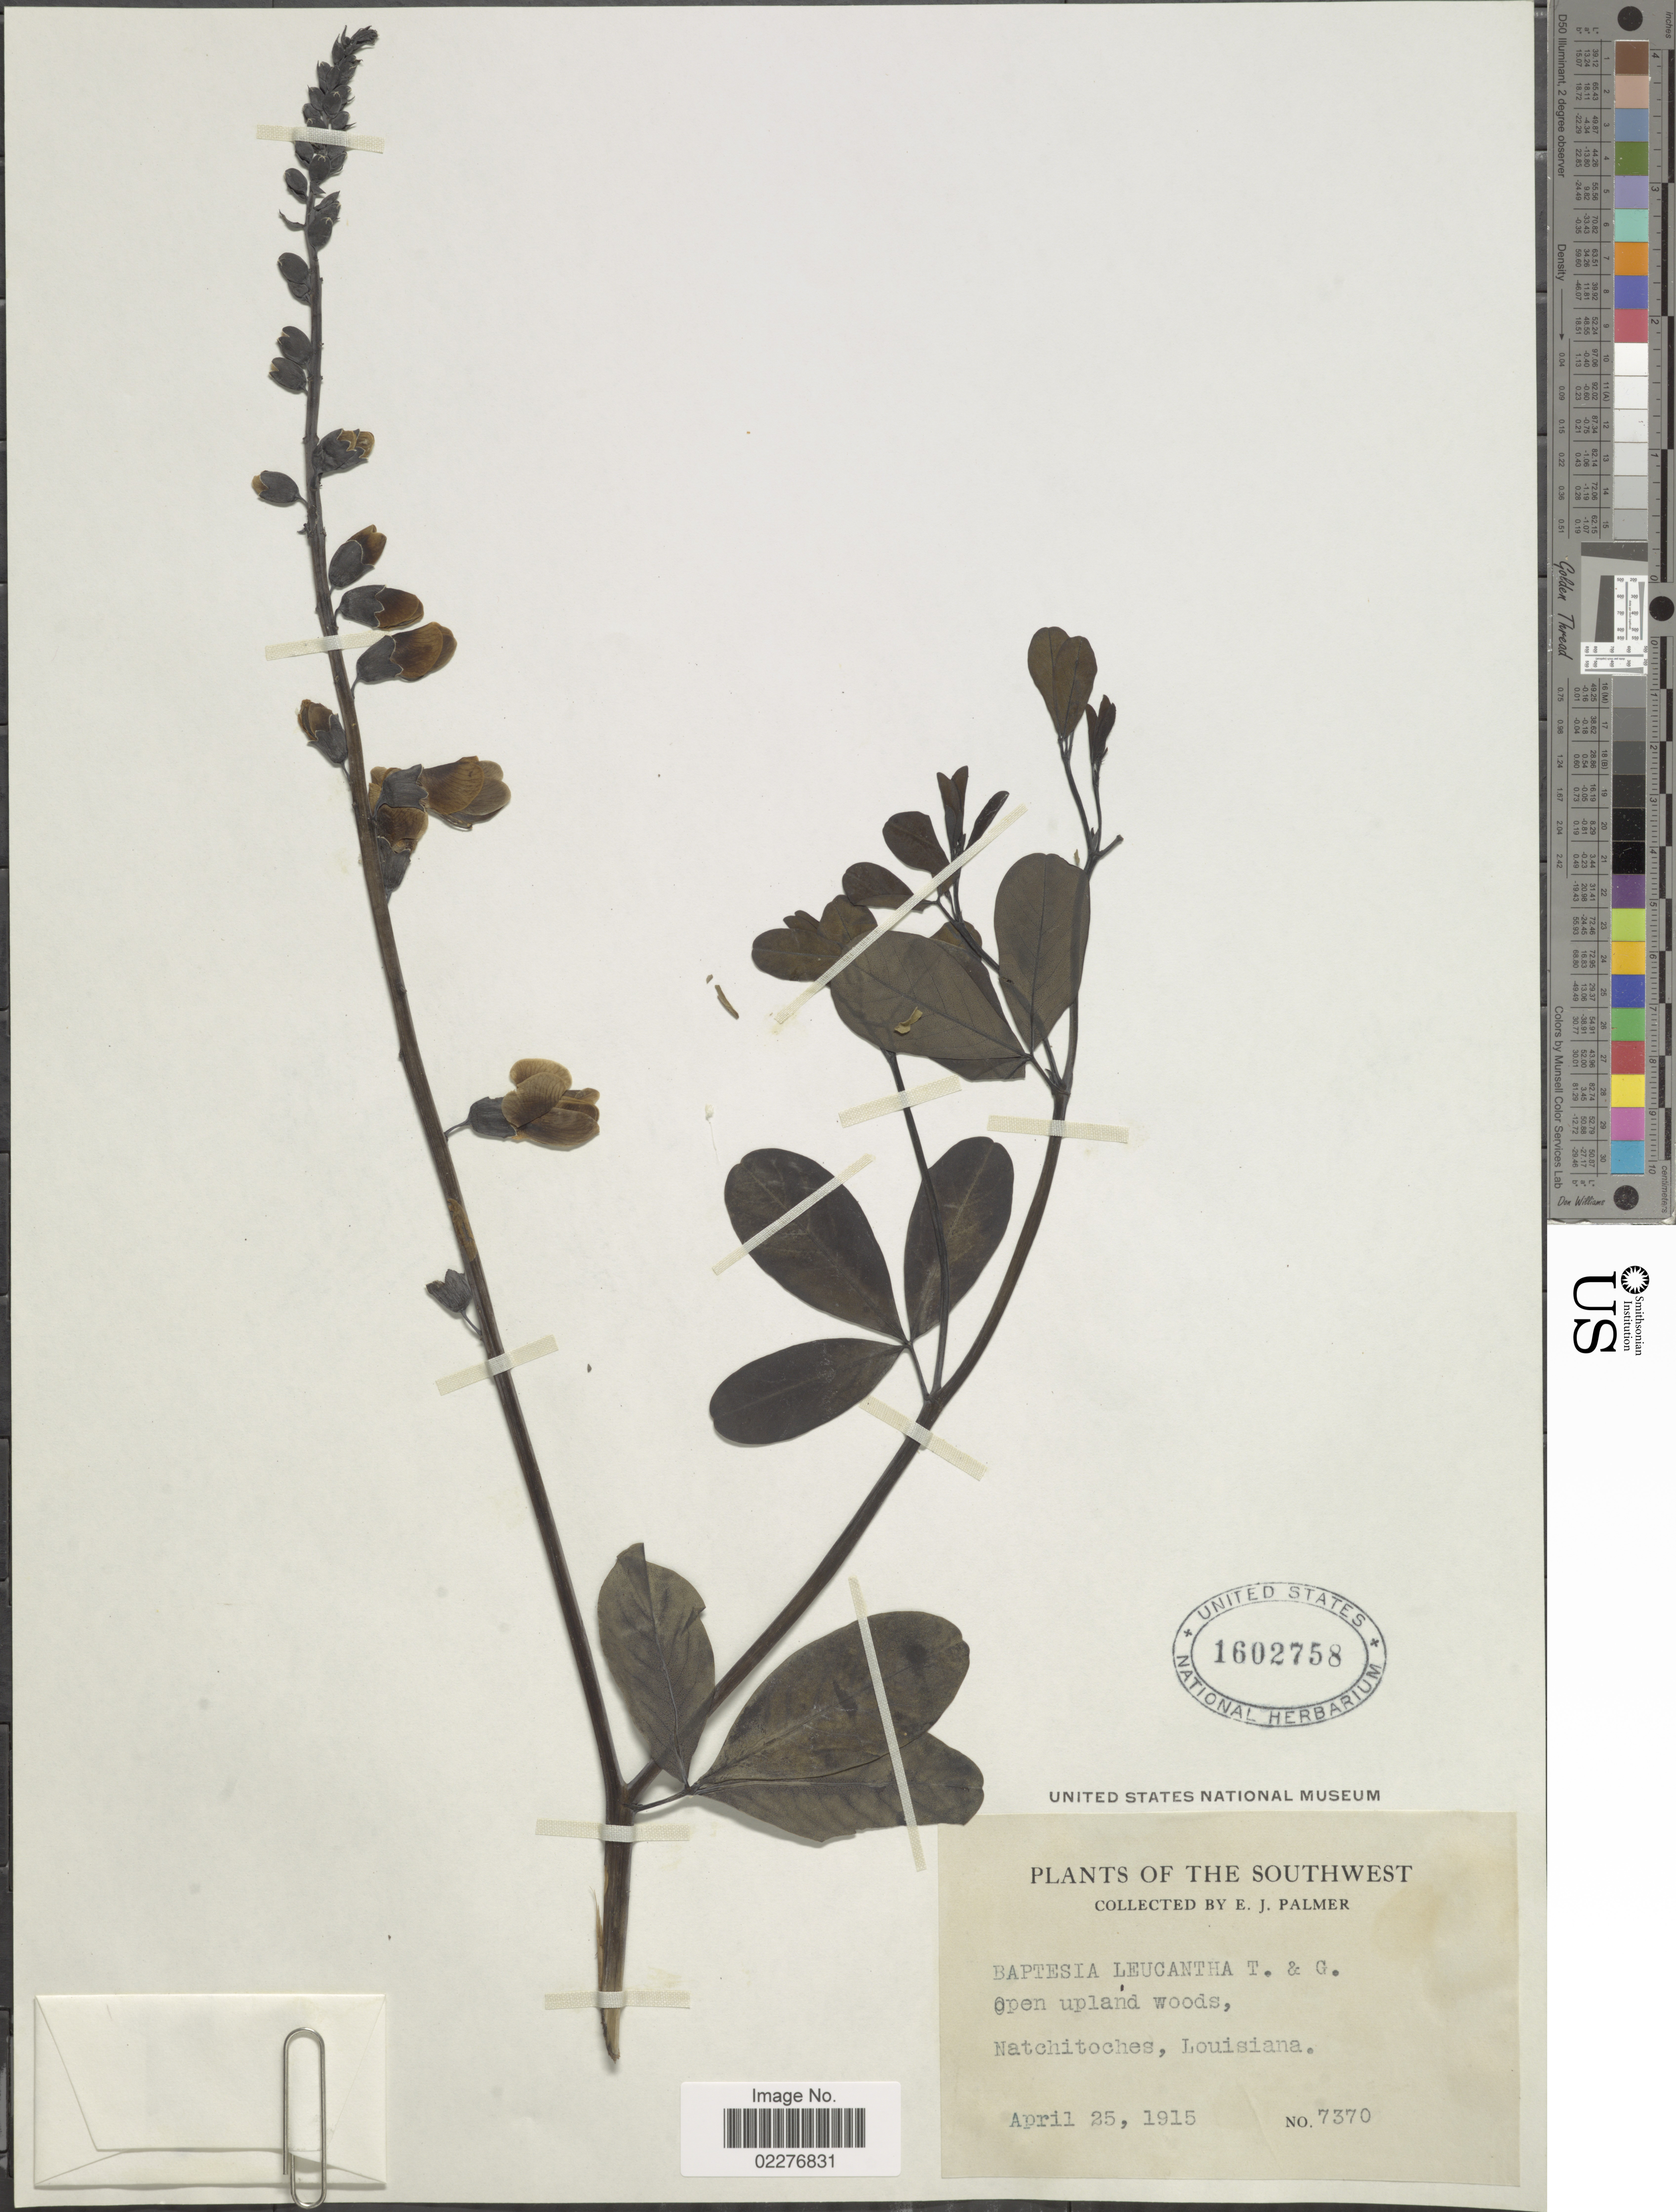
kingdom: Plantae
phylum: Tracheophyta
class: Magnoliopsida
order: Fabales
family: Fabaceae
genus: Baptisia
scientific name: Baptisia leucantha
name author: Torr. & A. Gray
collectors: E. J. Palmer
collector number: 7370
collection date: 1915-04-25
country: United States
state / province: Louisiana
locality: The Southwest, Open upland woods, Natchitoches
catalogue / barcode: US 1602758